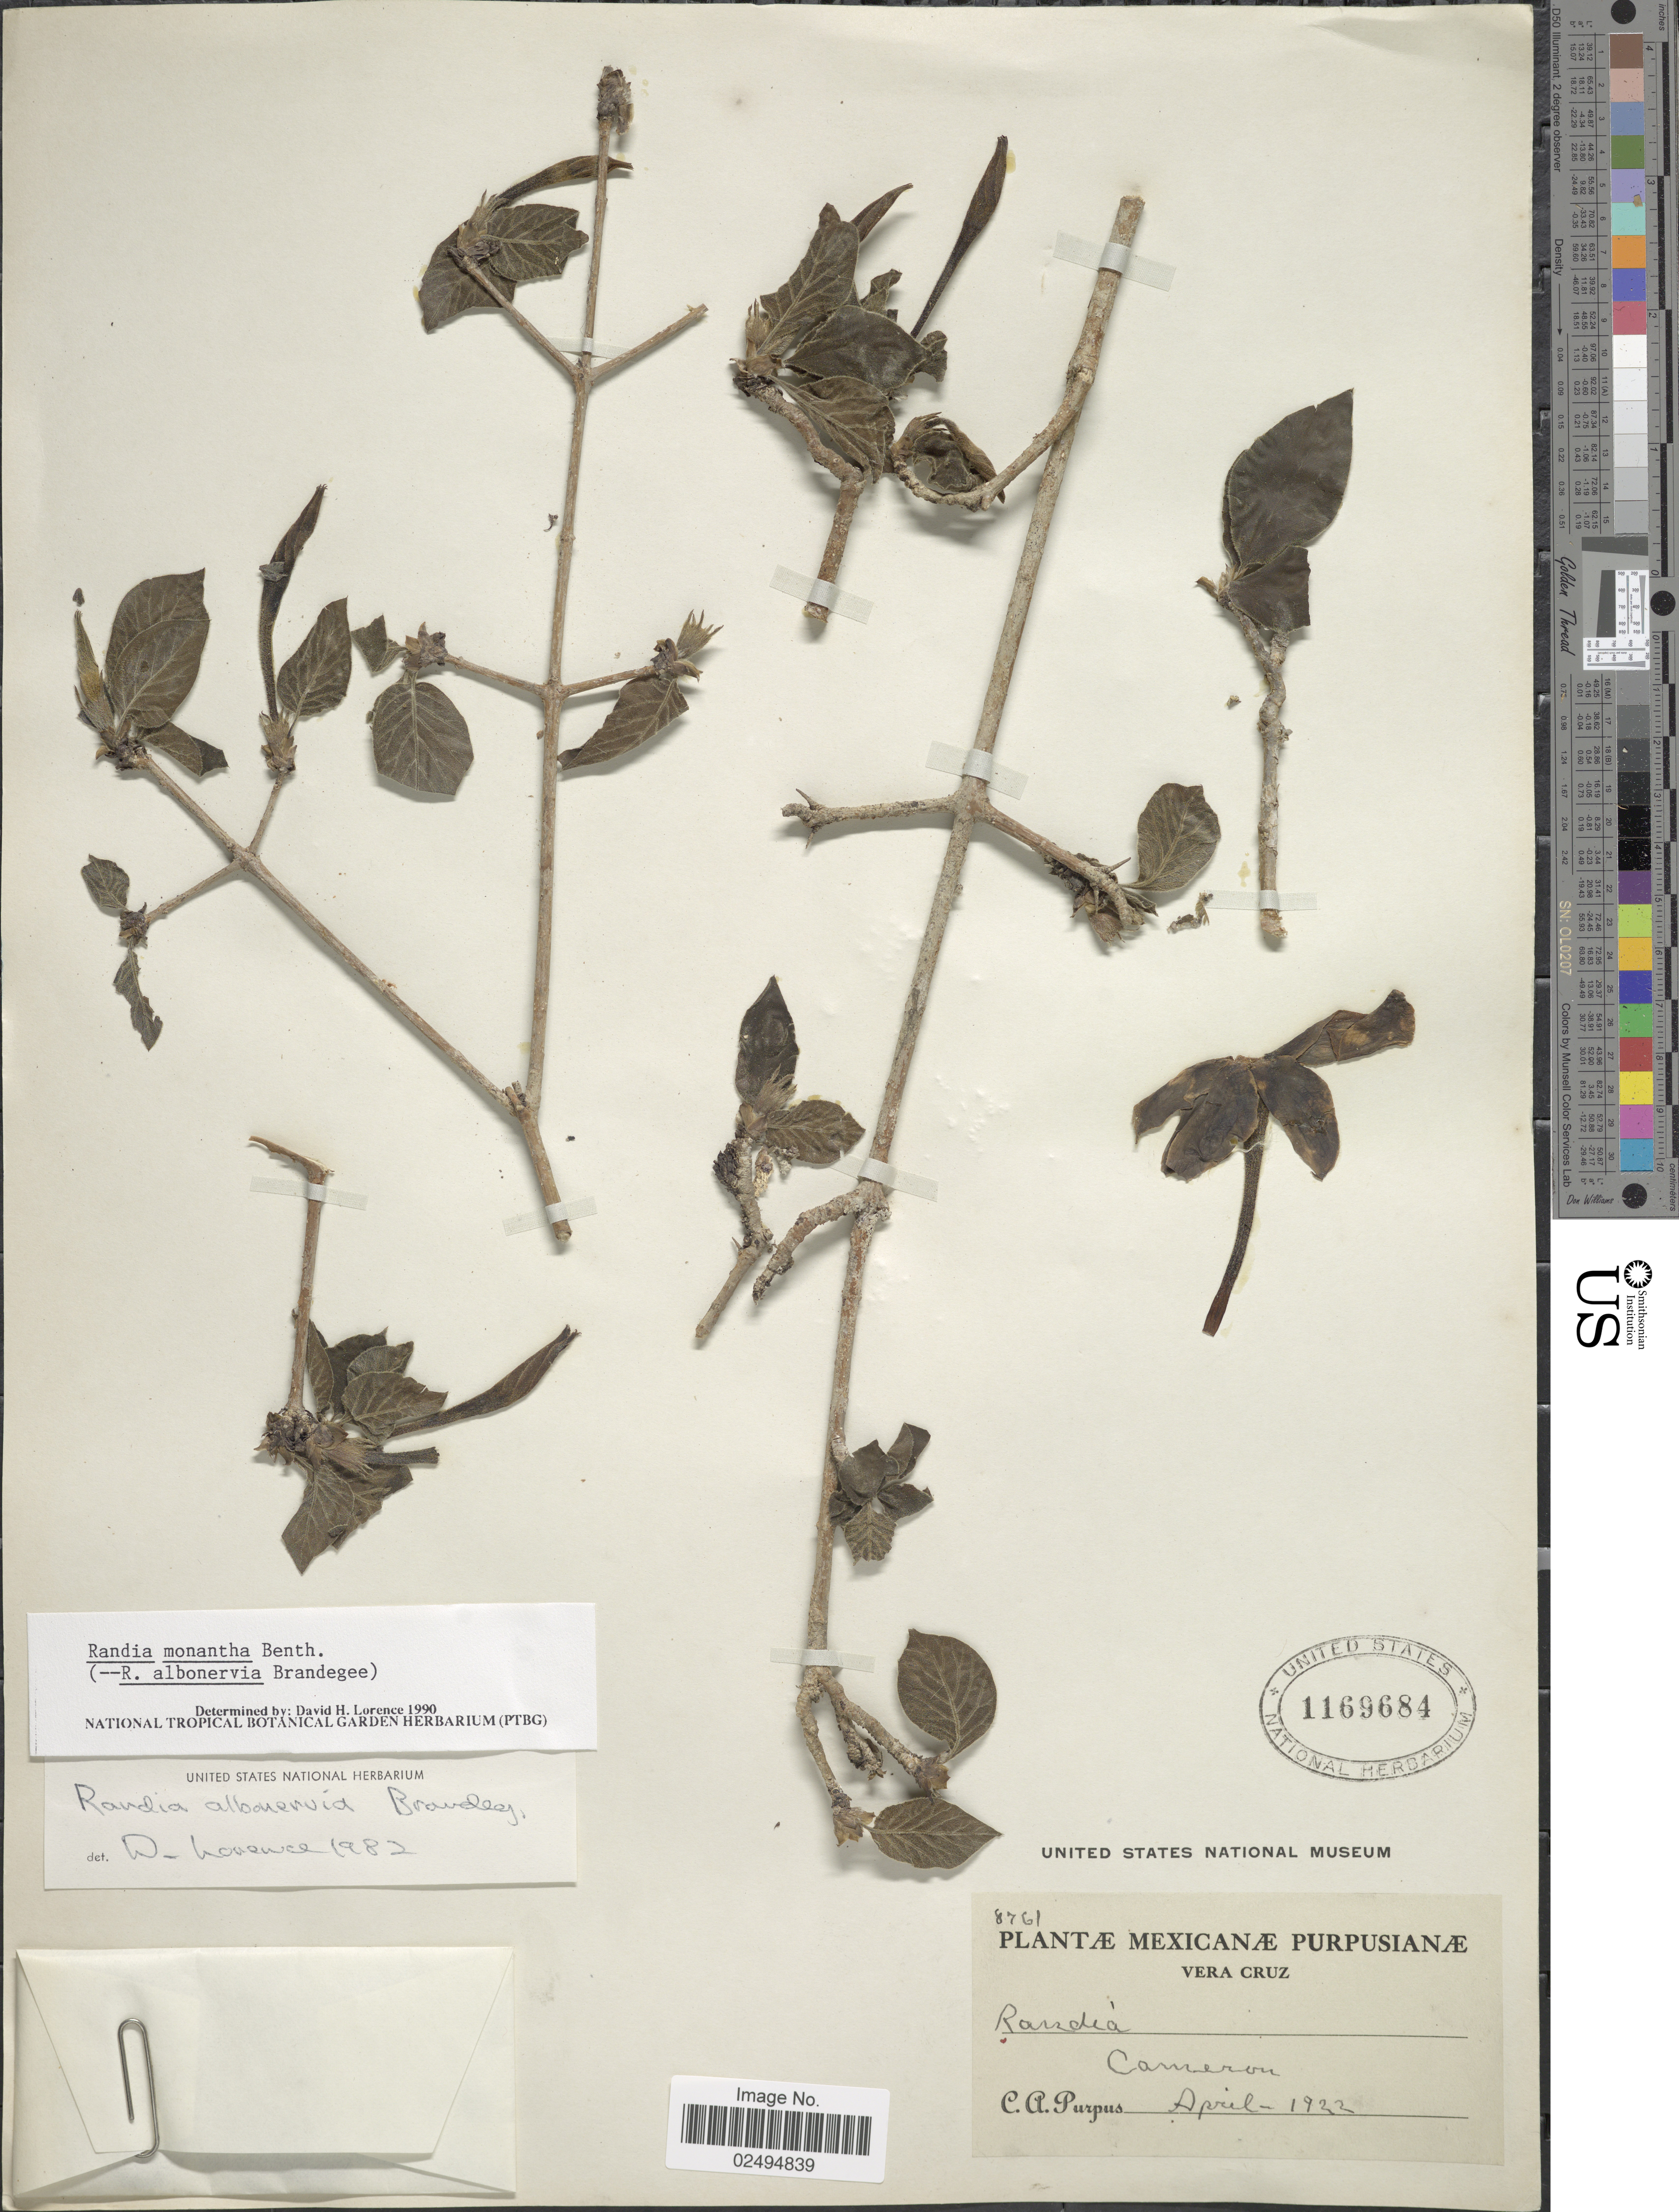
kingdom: Plantae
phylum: Tracheophyta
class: Magnoliopsida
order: Gentianales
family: Rubiaceae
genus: Randia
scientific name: Randia monantha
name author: Benth.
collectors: C. A. Purpus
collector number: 8761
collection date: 1922-04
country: Mexico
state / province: Veracruz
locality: Mexicanae Purpusianae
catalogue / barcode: US 1169684